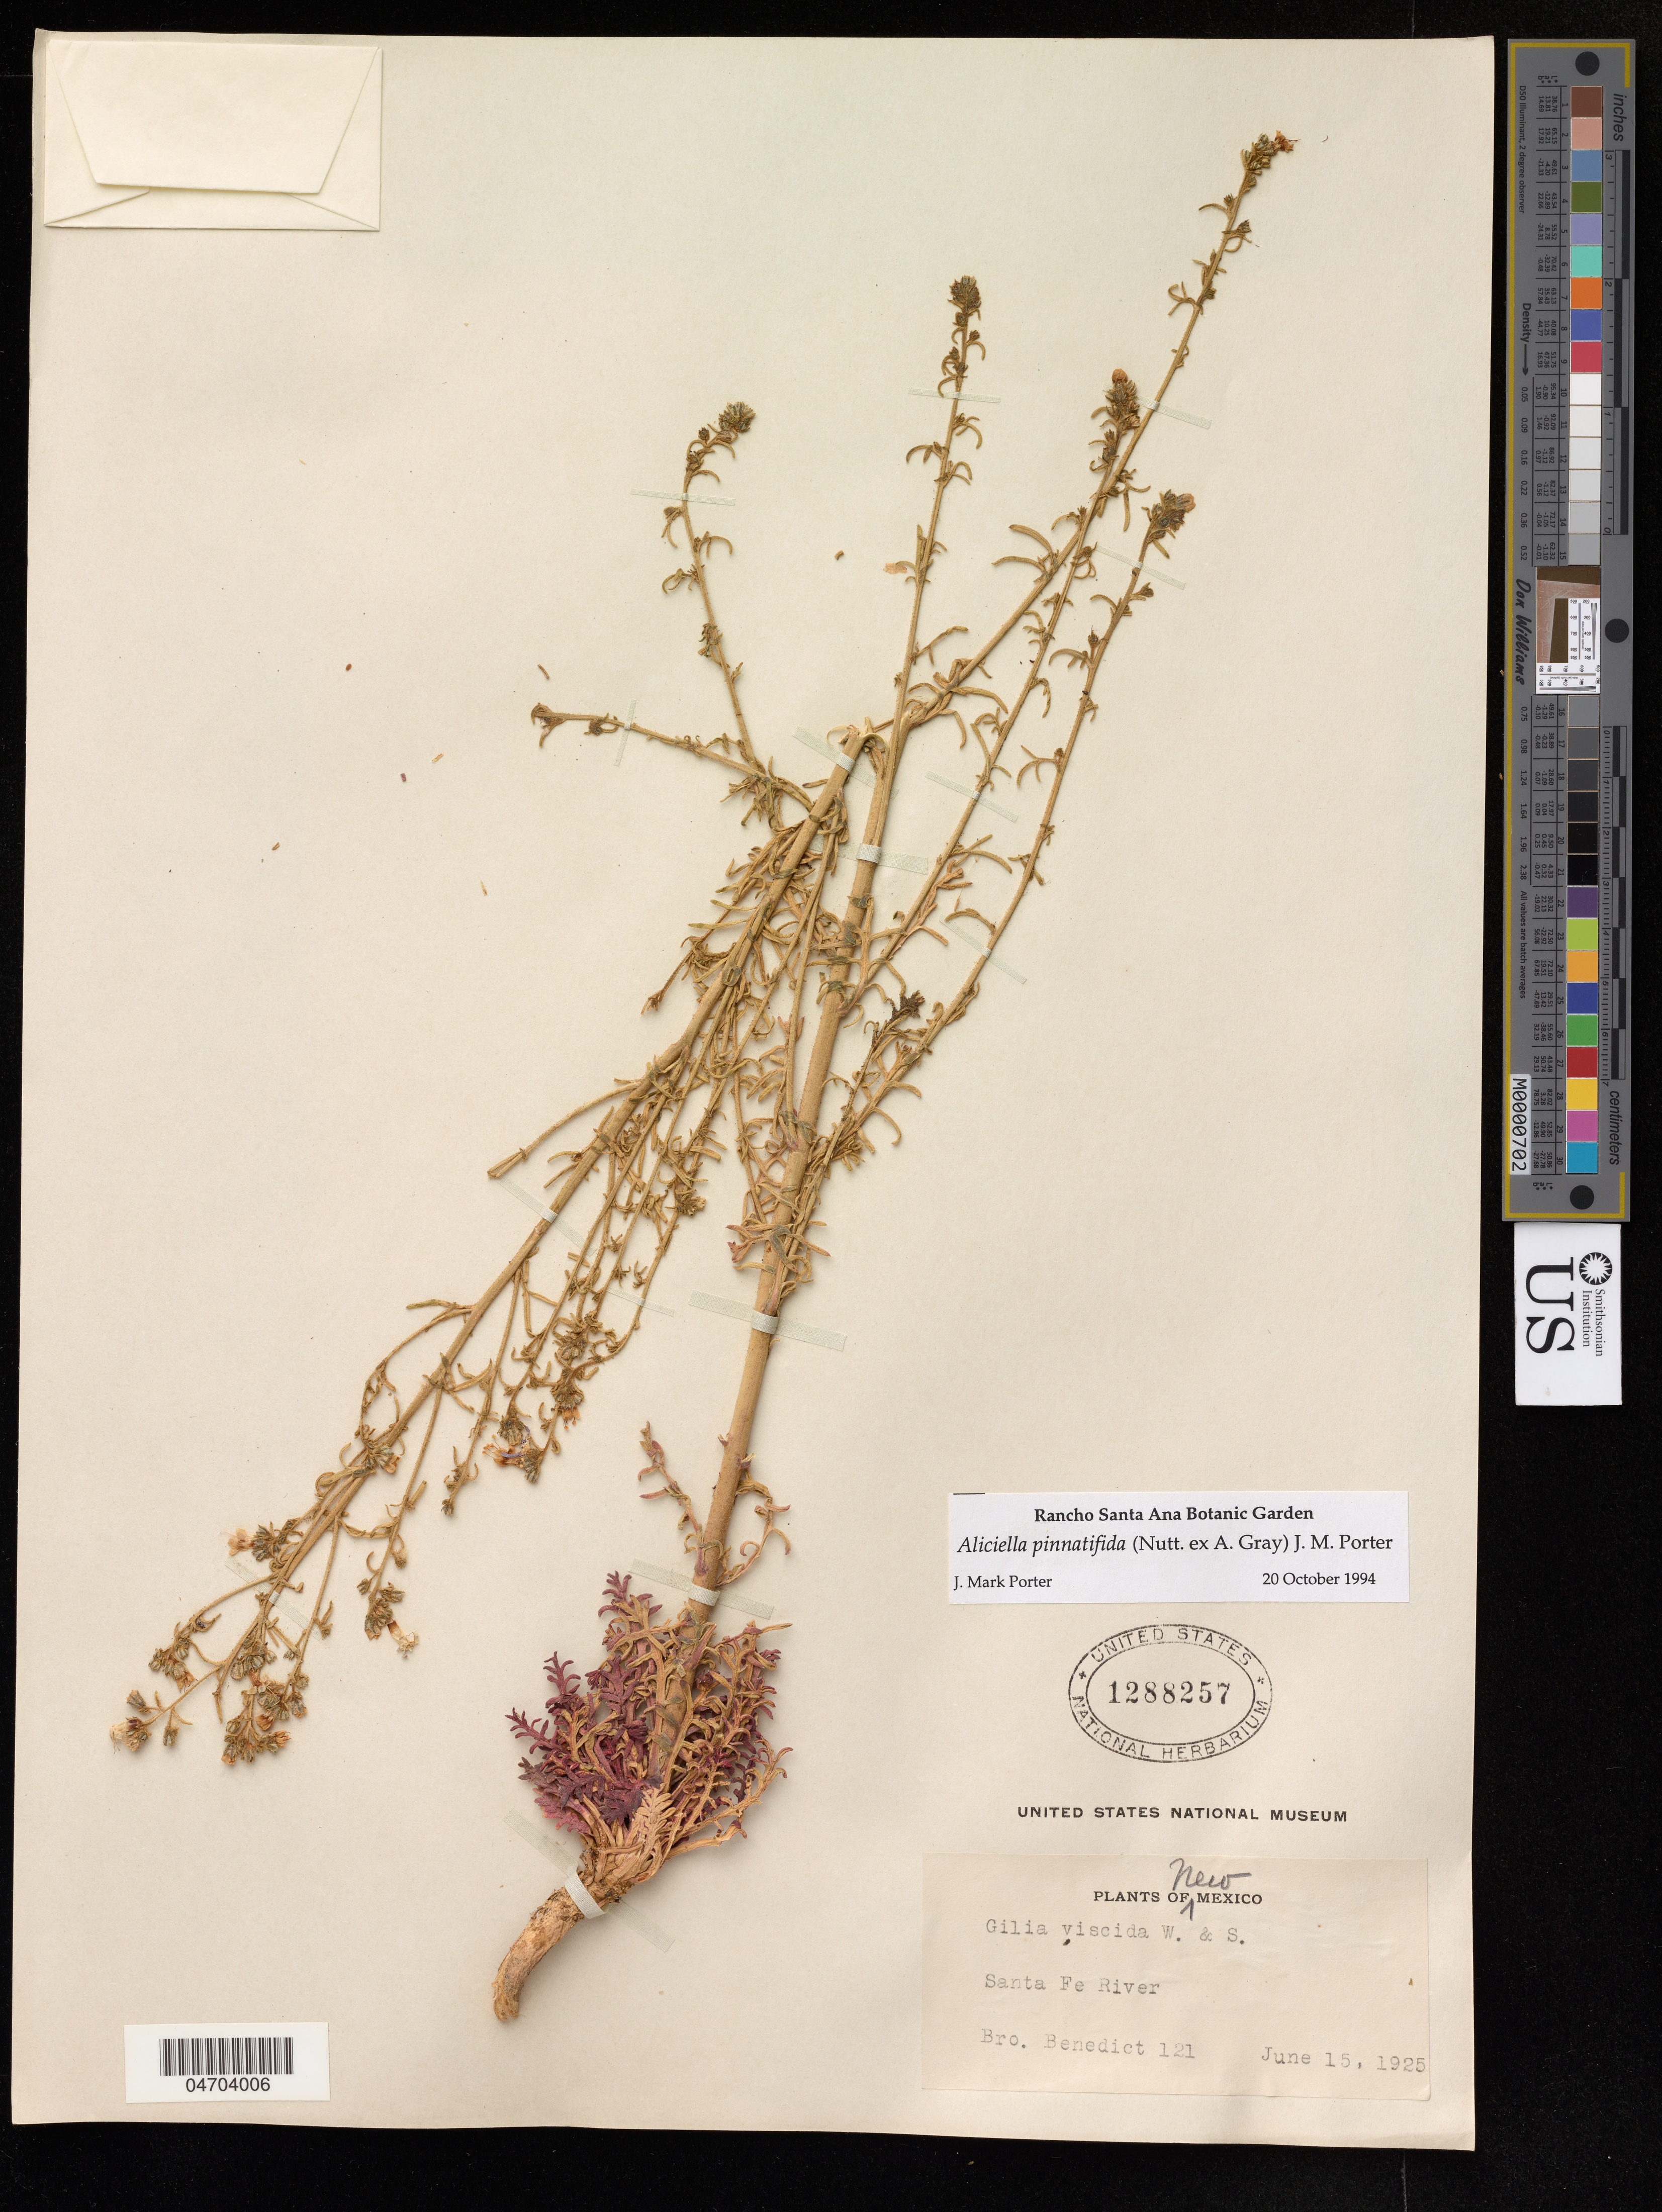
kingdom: Plantae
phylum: Tracheophyta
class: Magnoliopsida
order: Ericales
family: Polemoniaceae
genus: Aliciella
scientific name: Aliciella pinnatifida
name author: (Nutt. ex A. Gray) J.M. Porter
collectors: B. Benedict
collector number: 121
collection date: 1925-06-15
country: United States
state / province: New Mexico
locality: Santa Fe River.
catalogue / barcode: US 1288257